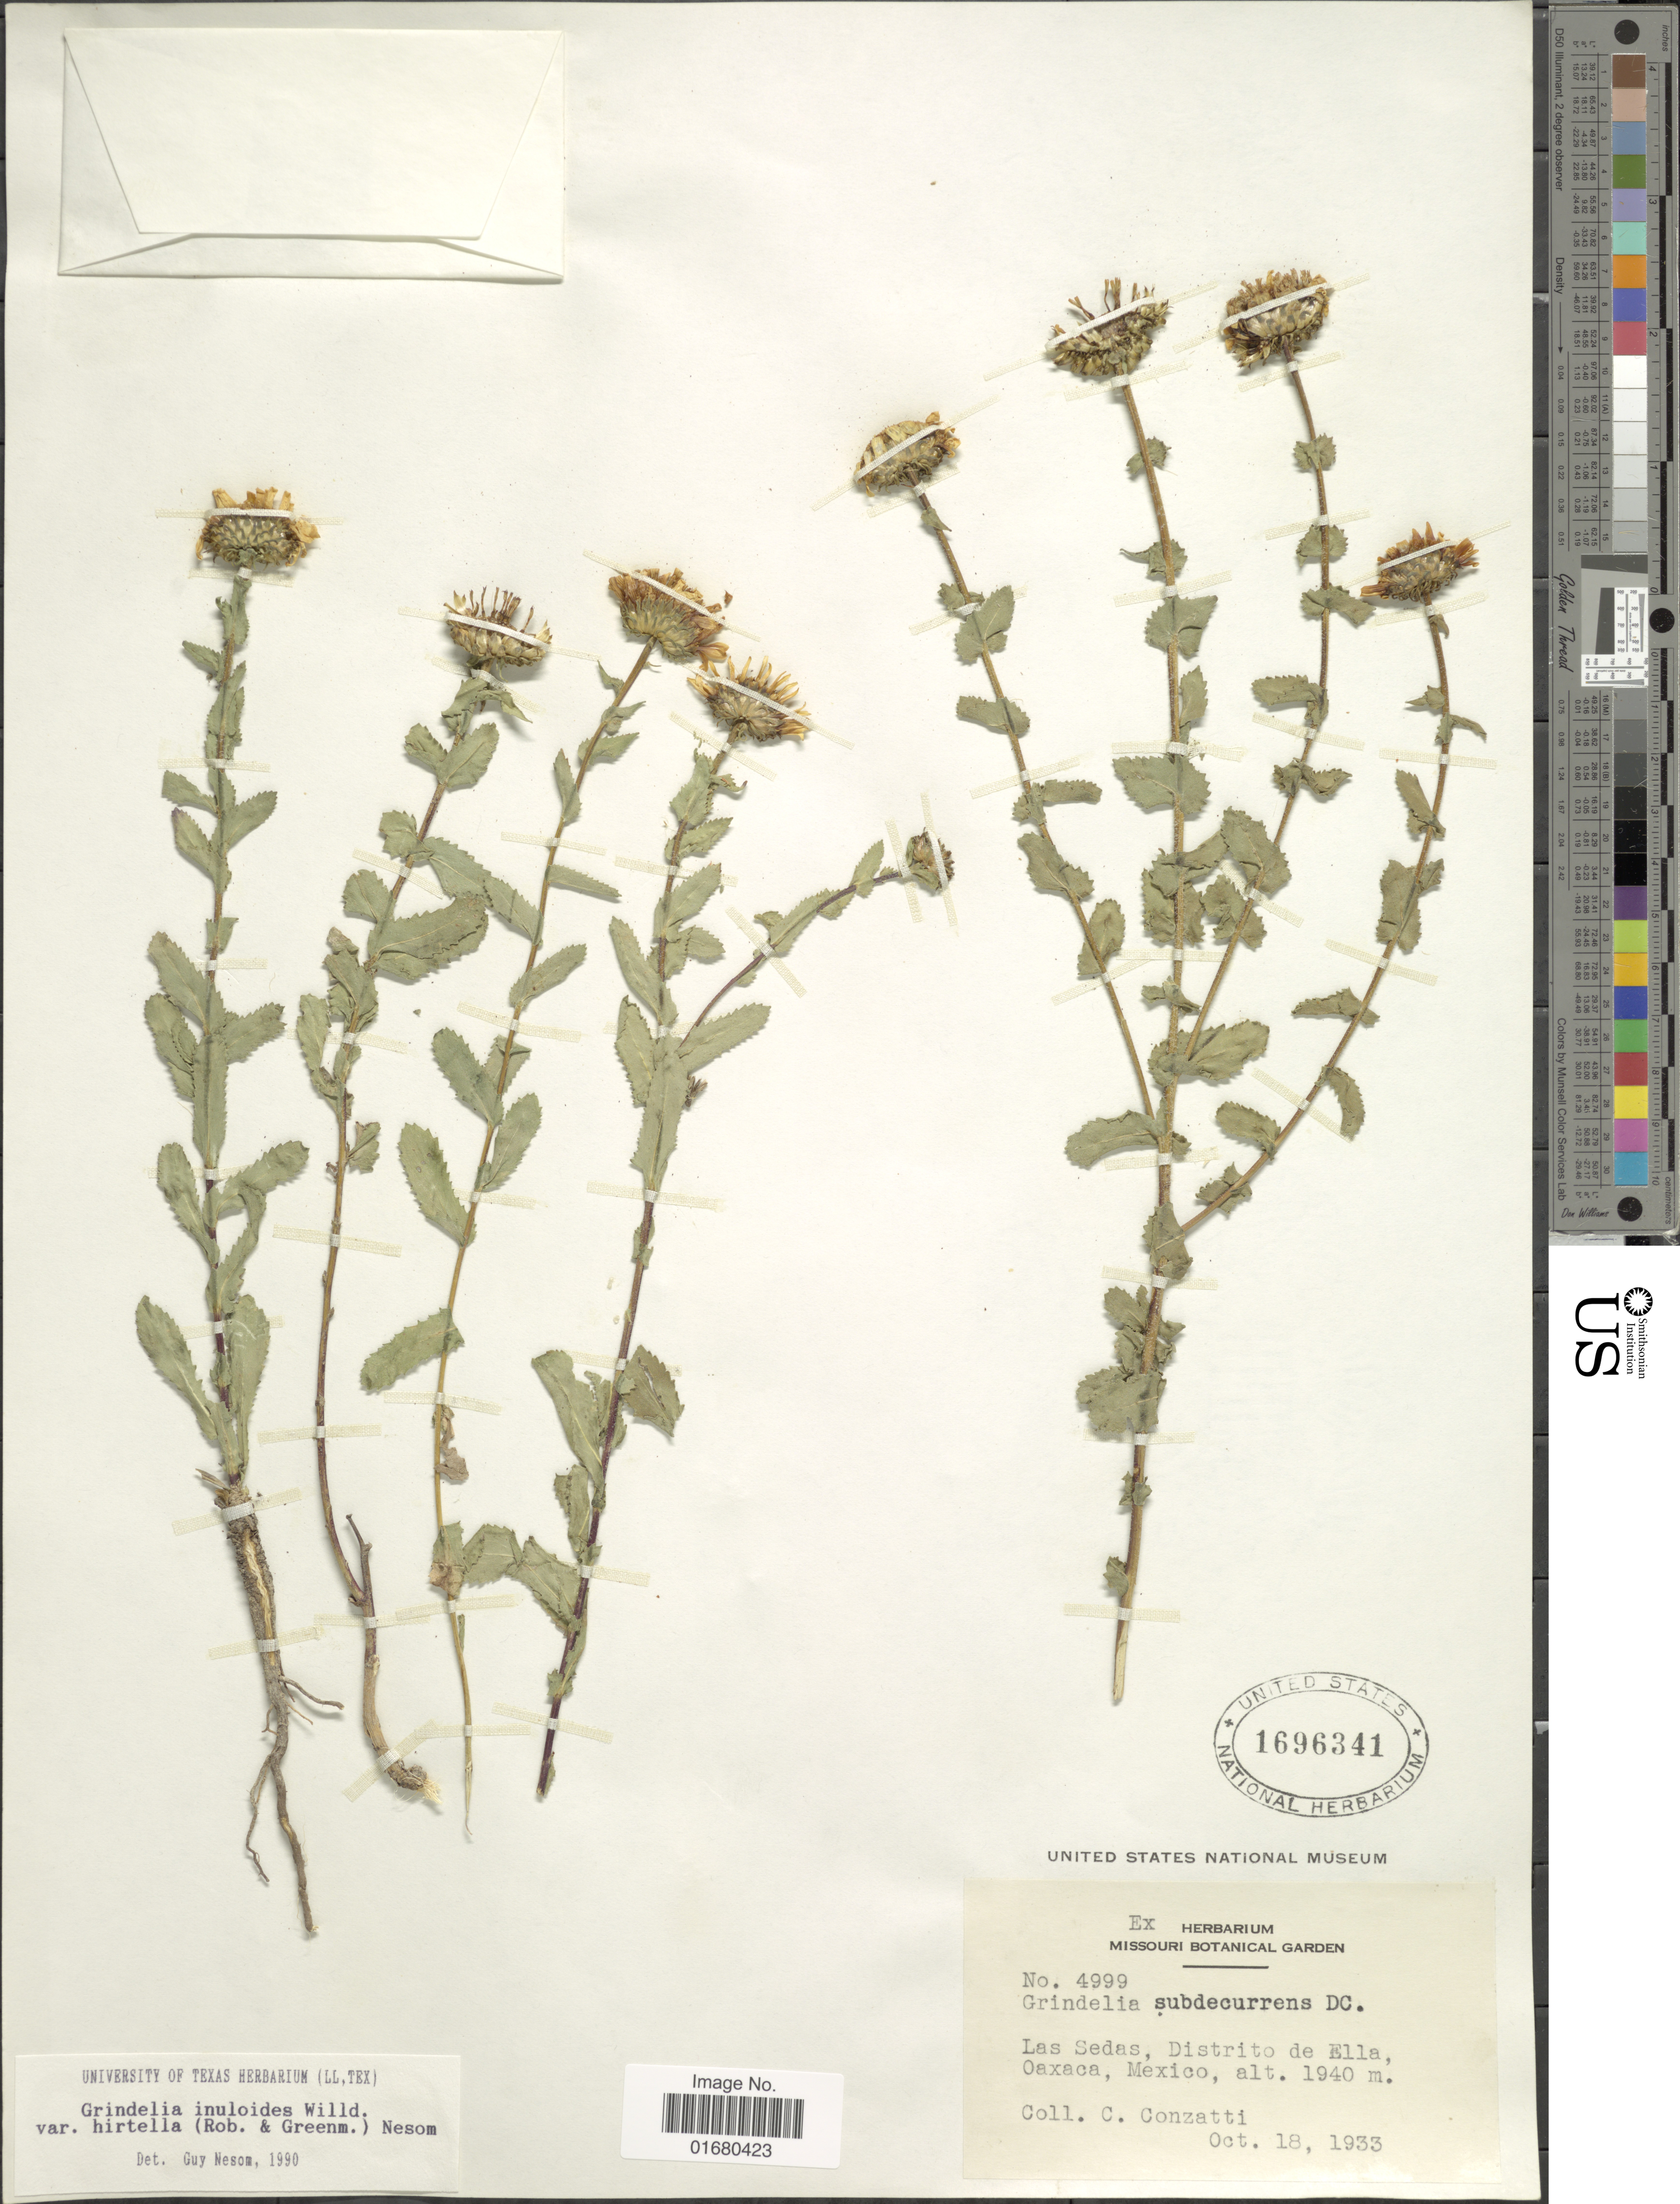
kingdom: Plantae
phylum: Tracheophyta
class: Magnoliopsida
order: Asterales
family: Asteraceae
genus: Grindelia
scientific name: Grindelia inuloides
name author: Willd.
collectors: C. Conzatti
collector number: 4999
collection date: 1933-10-18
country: Mexico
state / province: Oaxaca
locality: Las Sedas, Distrito de Ella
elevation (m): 1940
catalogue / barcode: US 1696341